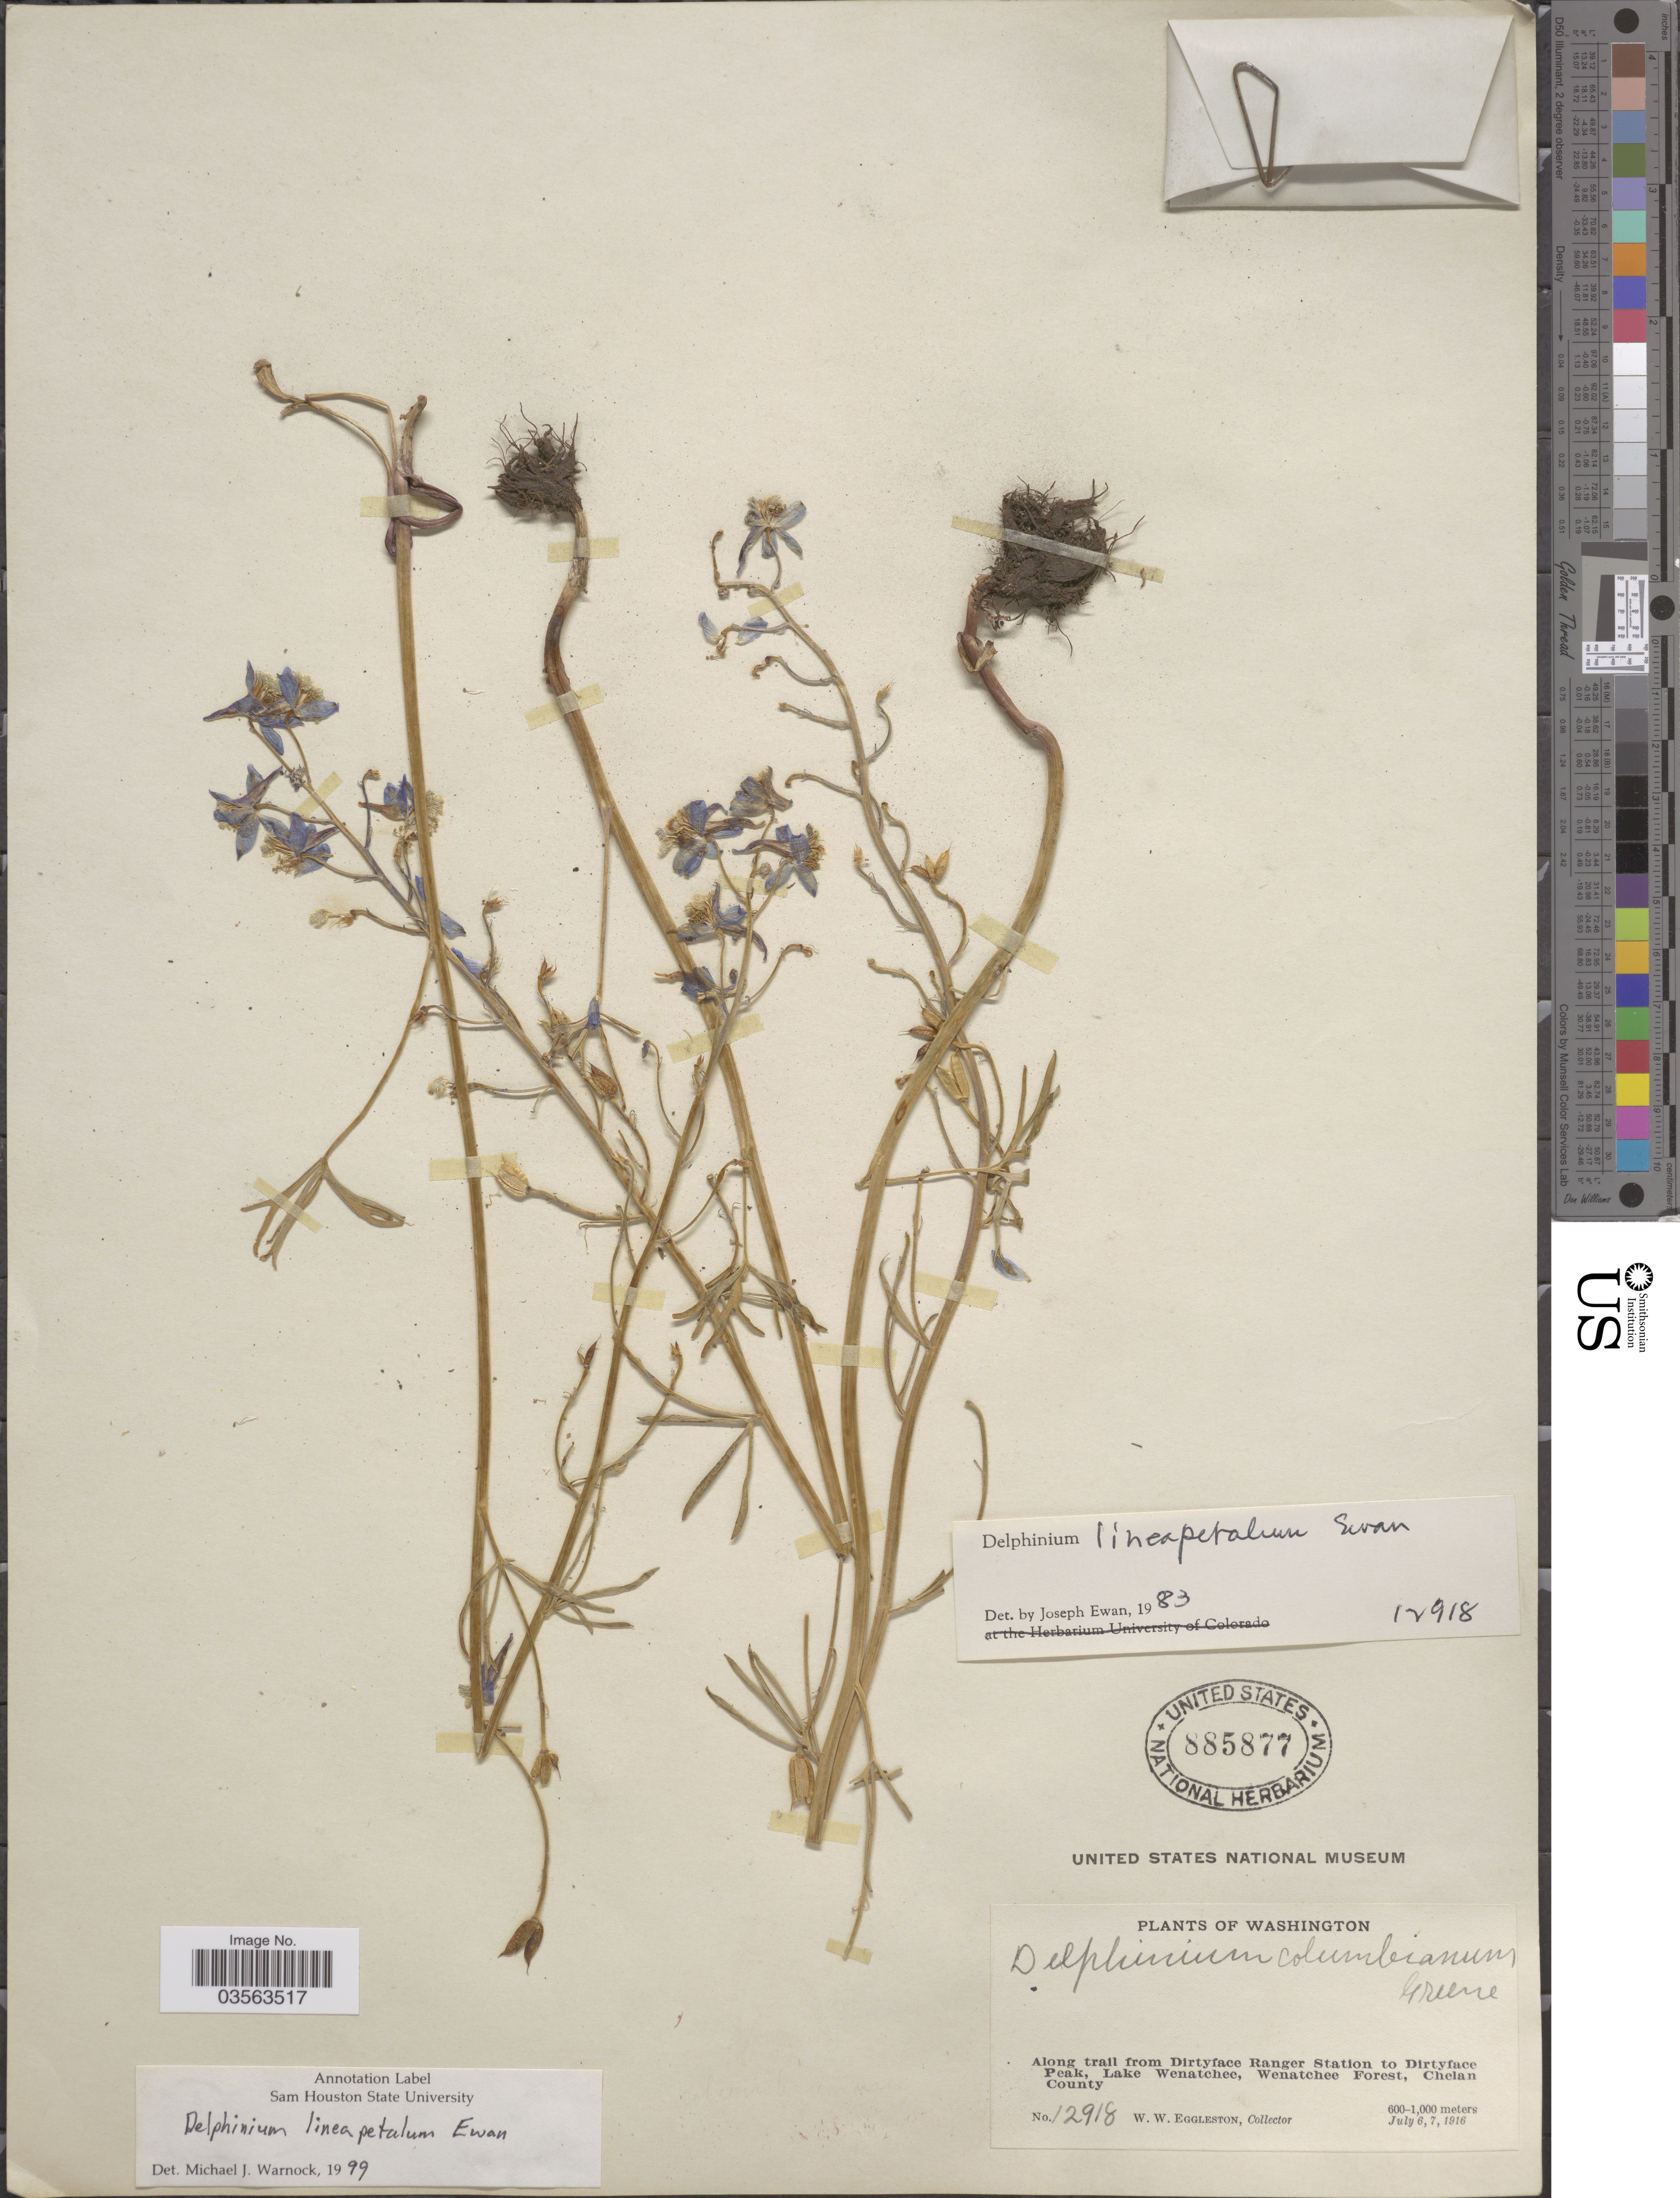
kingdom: Plantae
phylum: Tracheophyta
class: Magnoliopsida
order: Ranunculales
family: Ranunculaceae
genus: Delphinium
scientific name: Delphinium lineapetalum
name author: Ewan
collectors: W. W. Eggleston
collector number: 12918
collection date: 1916-07-06/1916-07-07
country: United States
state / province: Washington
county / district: Chelan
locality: Along trail from Dirtyface Ranger Station to Dirtyface Peak, Lake Wenatchee, Wenatchee Forest, Chelan County.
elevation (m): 600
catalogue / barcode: US 885877